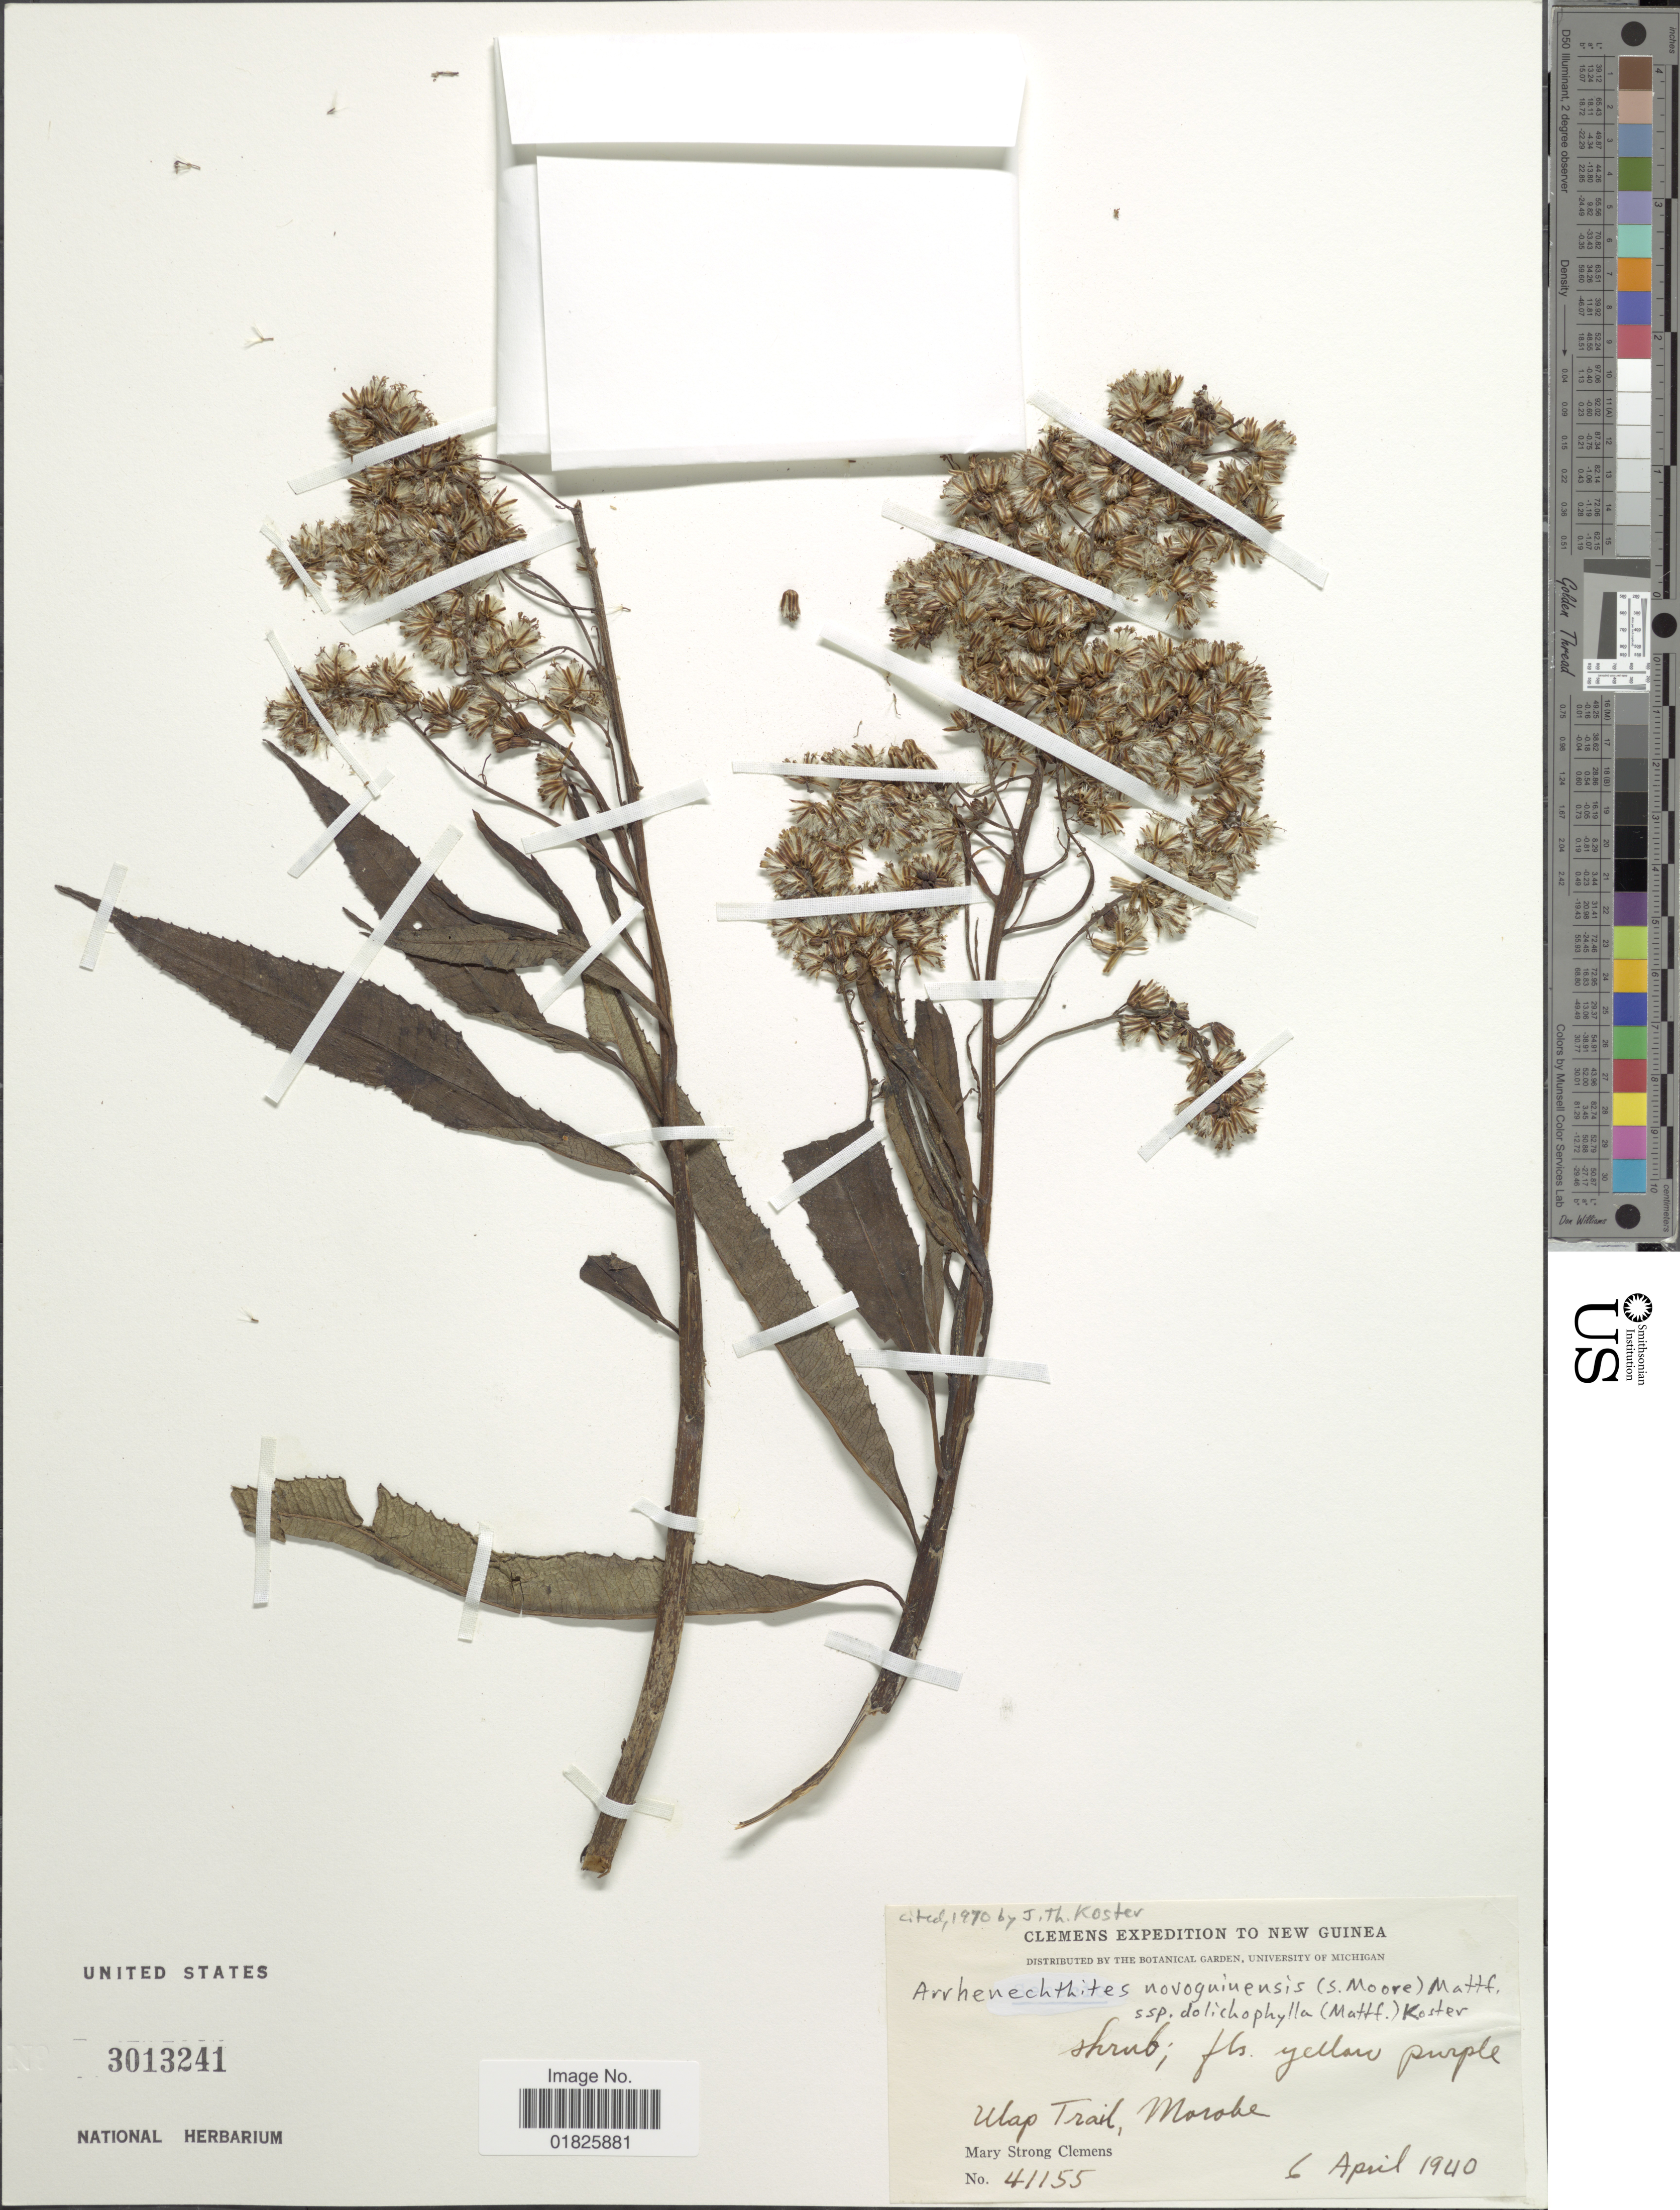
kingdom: Plantae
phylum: Tracheophyta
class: Magnoliopsida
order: Asterales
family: Asteraceae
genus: Arrhenechthites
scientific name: Arrhenechthites novoguineensis subsp. doliciphylla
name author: (Mattf.) J. Kost.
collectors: M. S. Clemens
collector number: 41155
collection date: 1940-04-06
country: Papua New Guinea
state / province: Morobe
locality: New Guinea, Ulap Trail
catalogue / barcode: US 3013241